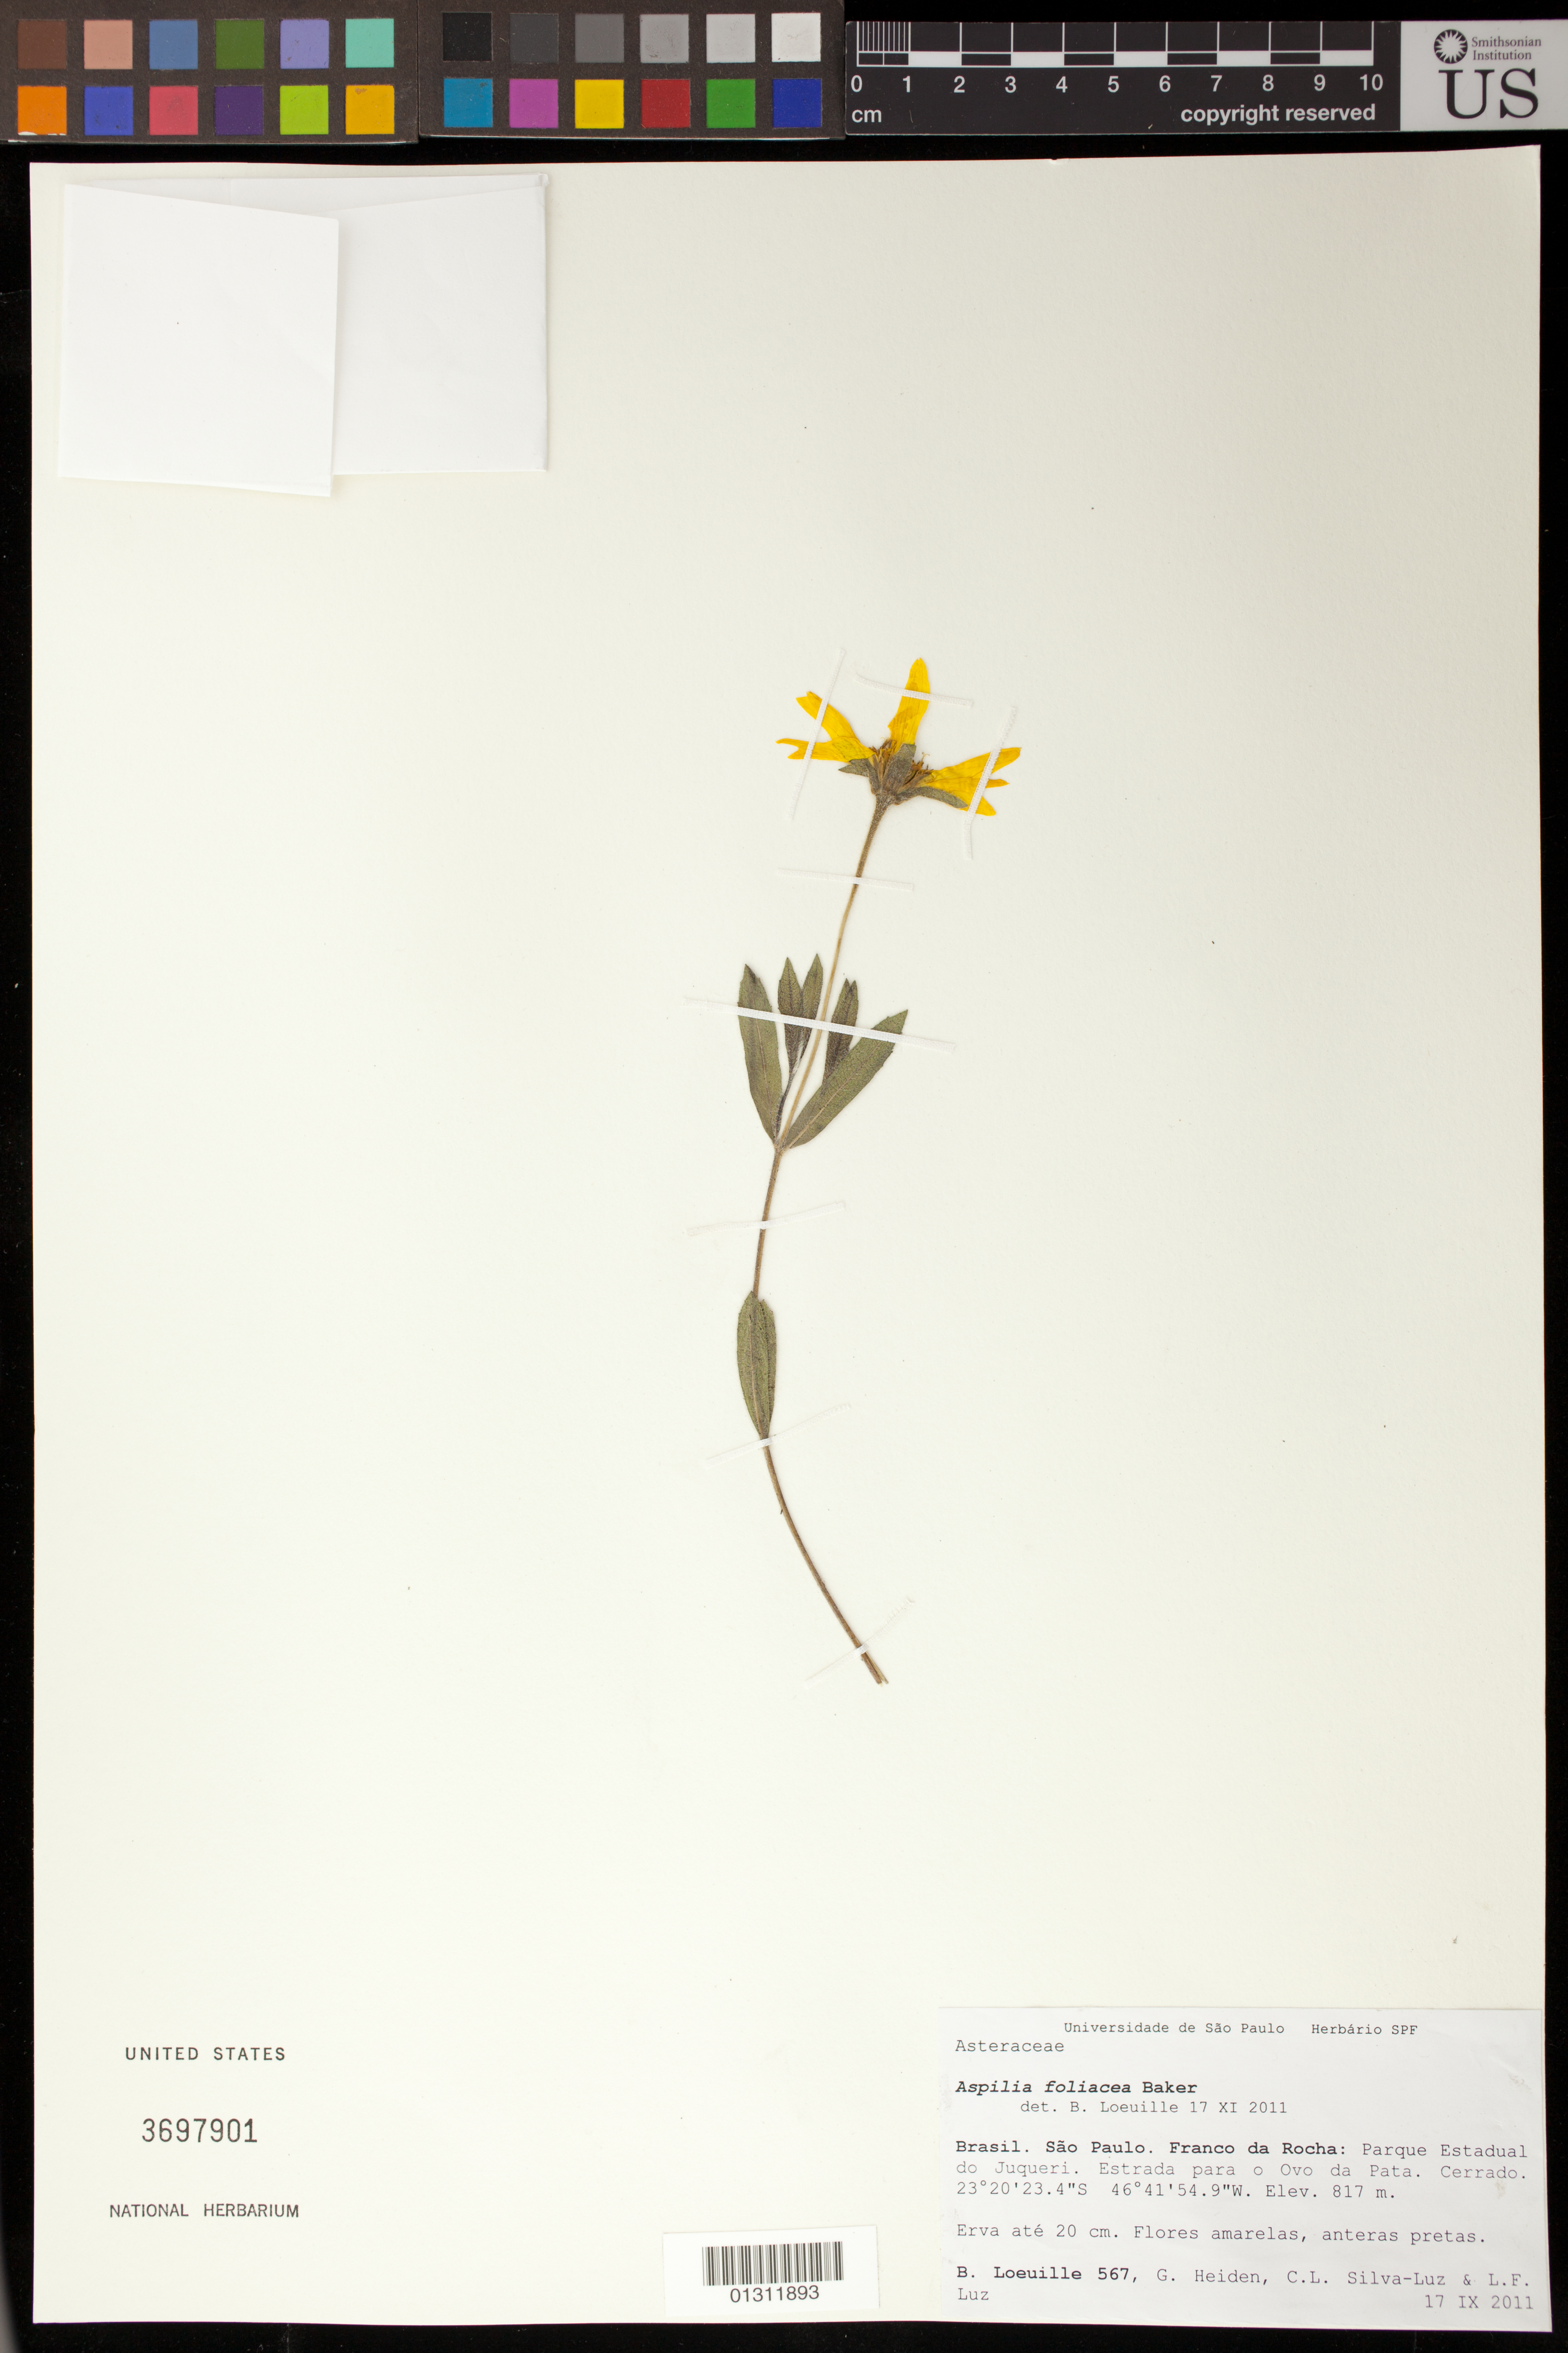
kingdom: Plantae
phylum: Tracheophyta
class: Magnoliopsida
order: Asterales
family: Asteraceae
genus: Aspilia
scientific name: Aspilia foliacea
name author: (Spreng.) Baker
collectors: B. Loeuille, G. Heiden, C. Silva-Luz & L. Silva-Luz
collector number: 567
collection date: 2011-09-17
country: Brazil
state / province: São Paulo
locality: Franco da Rocha: Parque Estadual do Juqueri. Estrada para o Ovo da Pata.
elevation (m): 817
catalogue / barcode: US 3697901